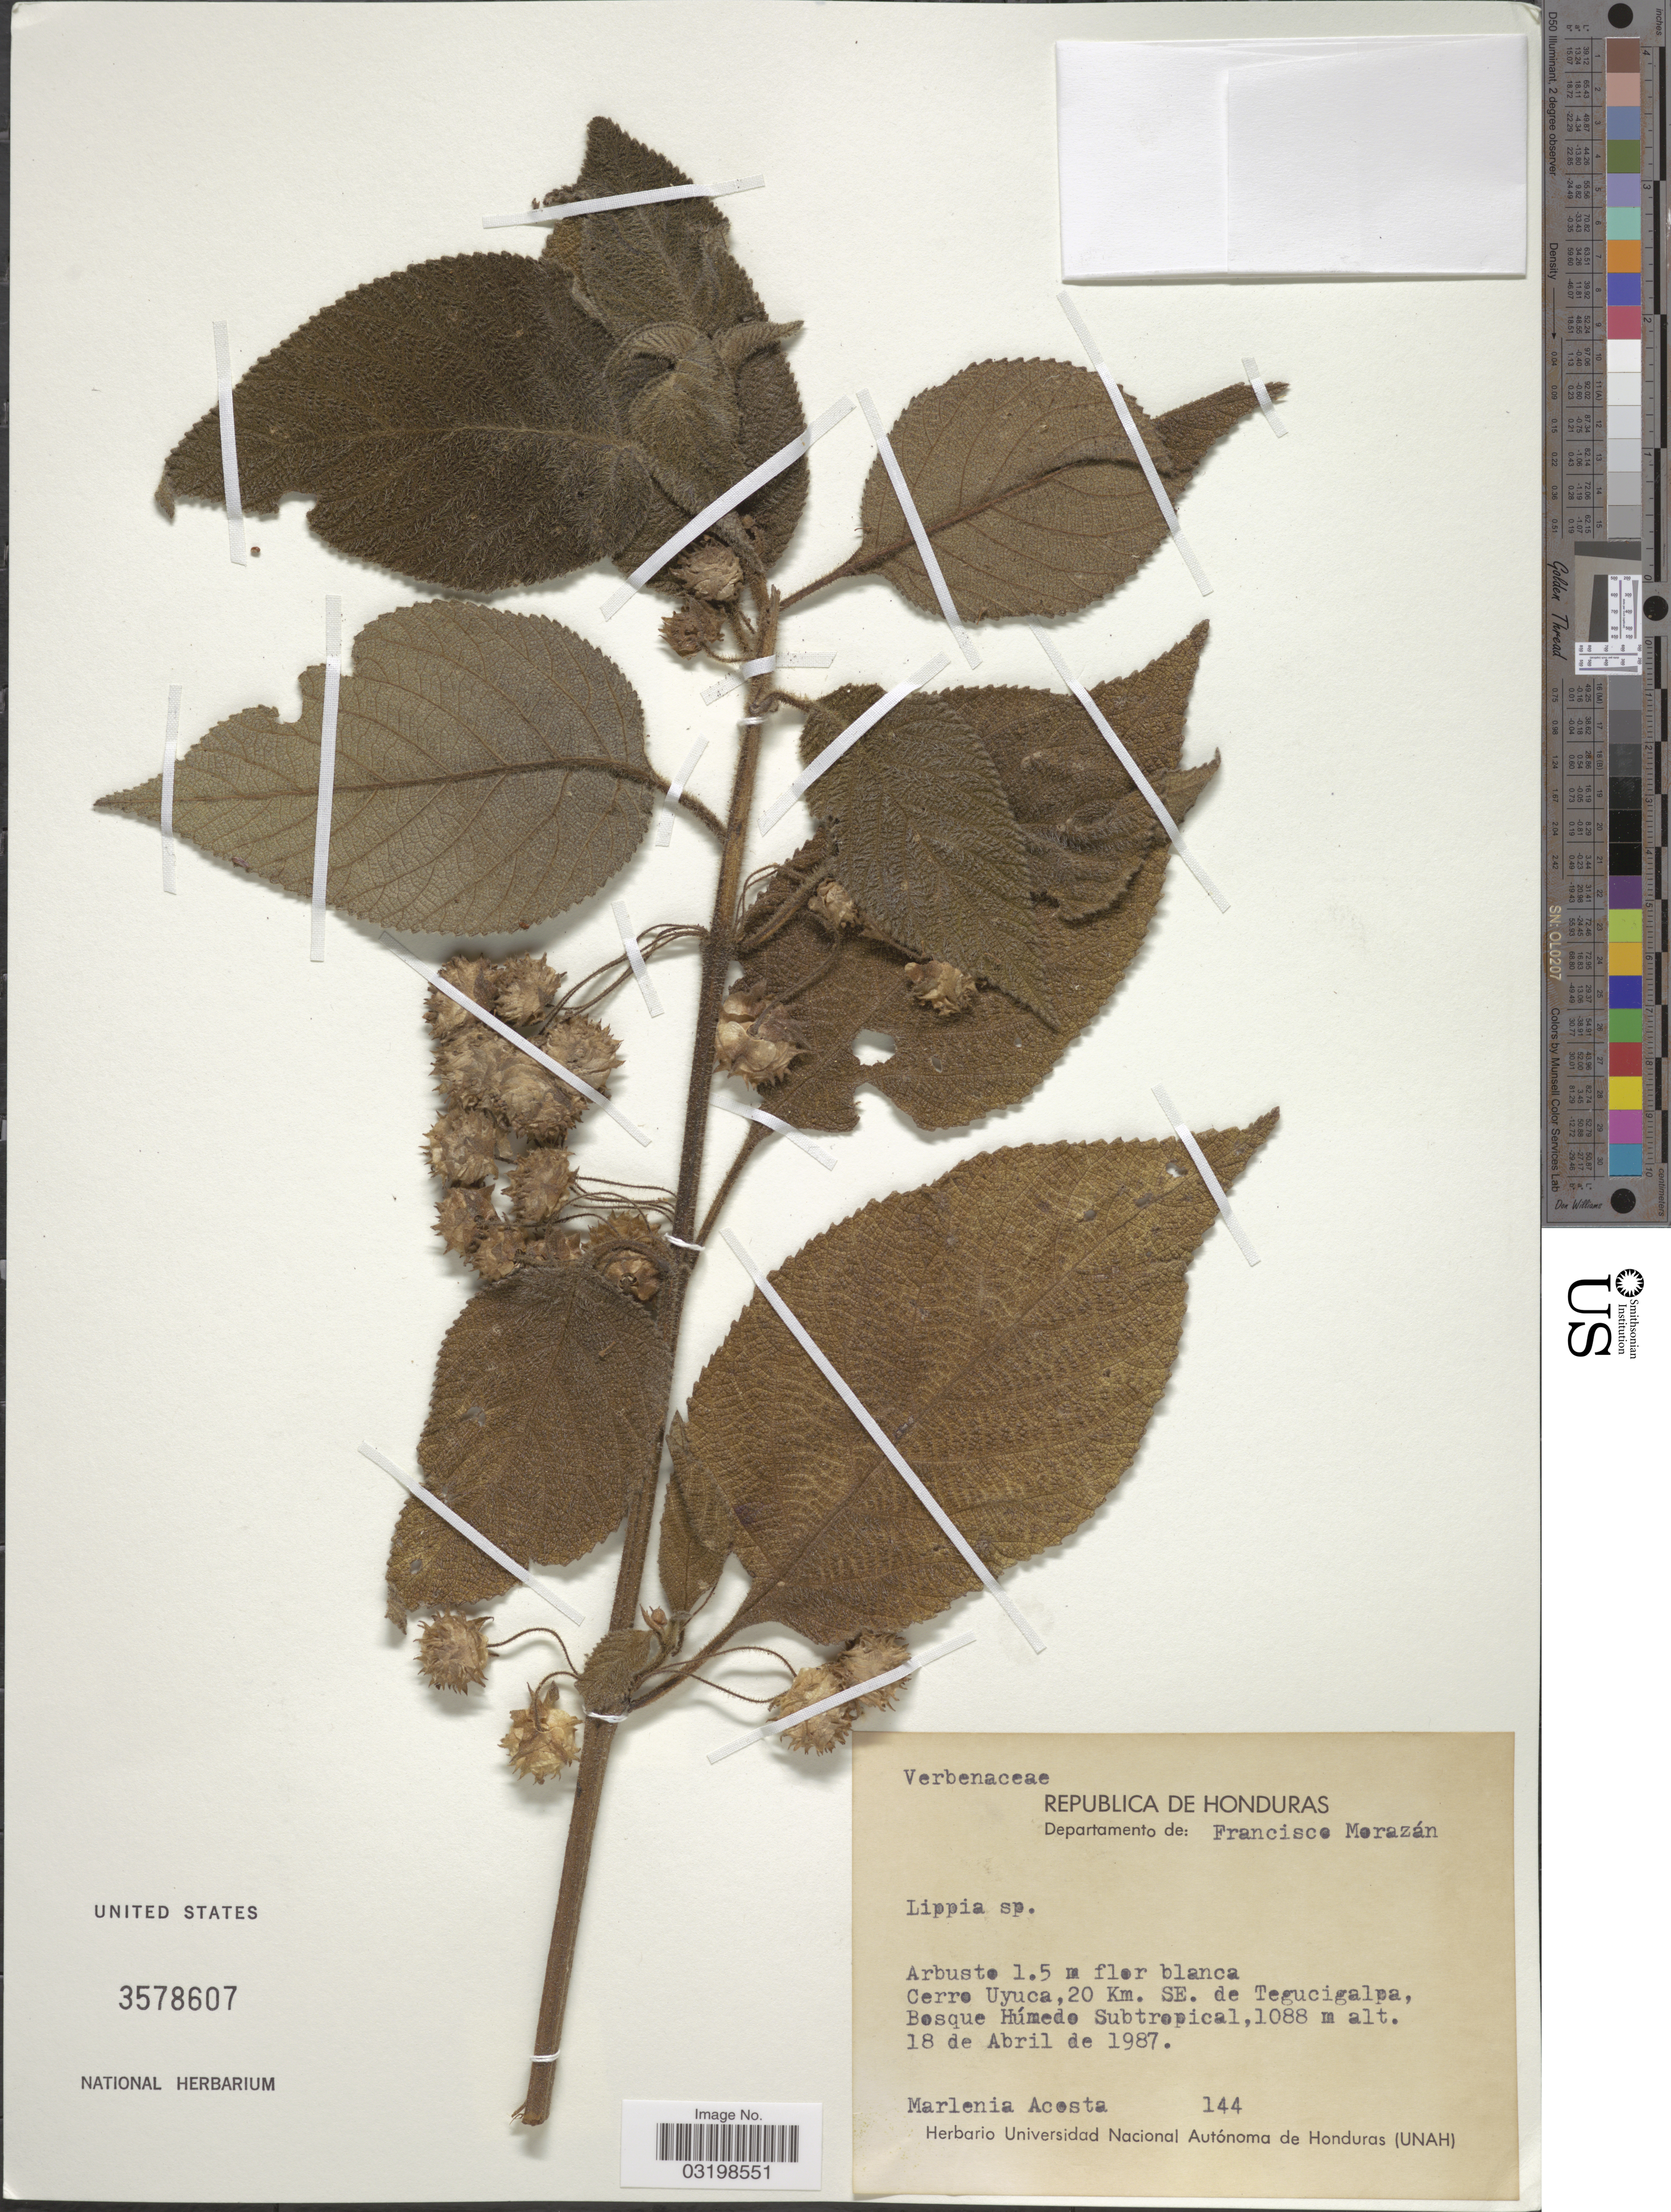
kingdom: Plantae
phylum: Tracheophyta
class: Magnoliopsida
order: Lamiales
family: Verbenaceae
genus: Lippia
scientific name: Lippia substrigosa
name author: Turcz.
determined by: Mirra, Fabiana, (SI), Instituto de Botanica Darwinion (ARGENTINA)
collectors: M. Acosta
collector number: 144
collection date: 1987-04-18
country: Honduras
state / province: Fco. Morazán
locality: Departamento de: Francisco Morazán, Cerro Uyuca, 20 Km. SE. de Tegucigalpa, Bosque Húmedo Subtropical.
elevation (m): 1088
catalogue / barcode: US 2578607